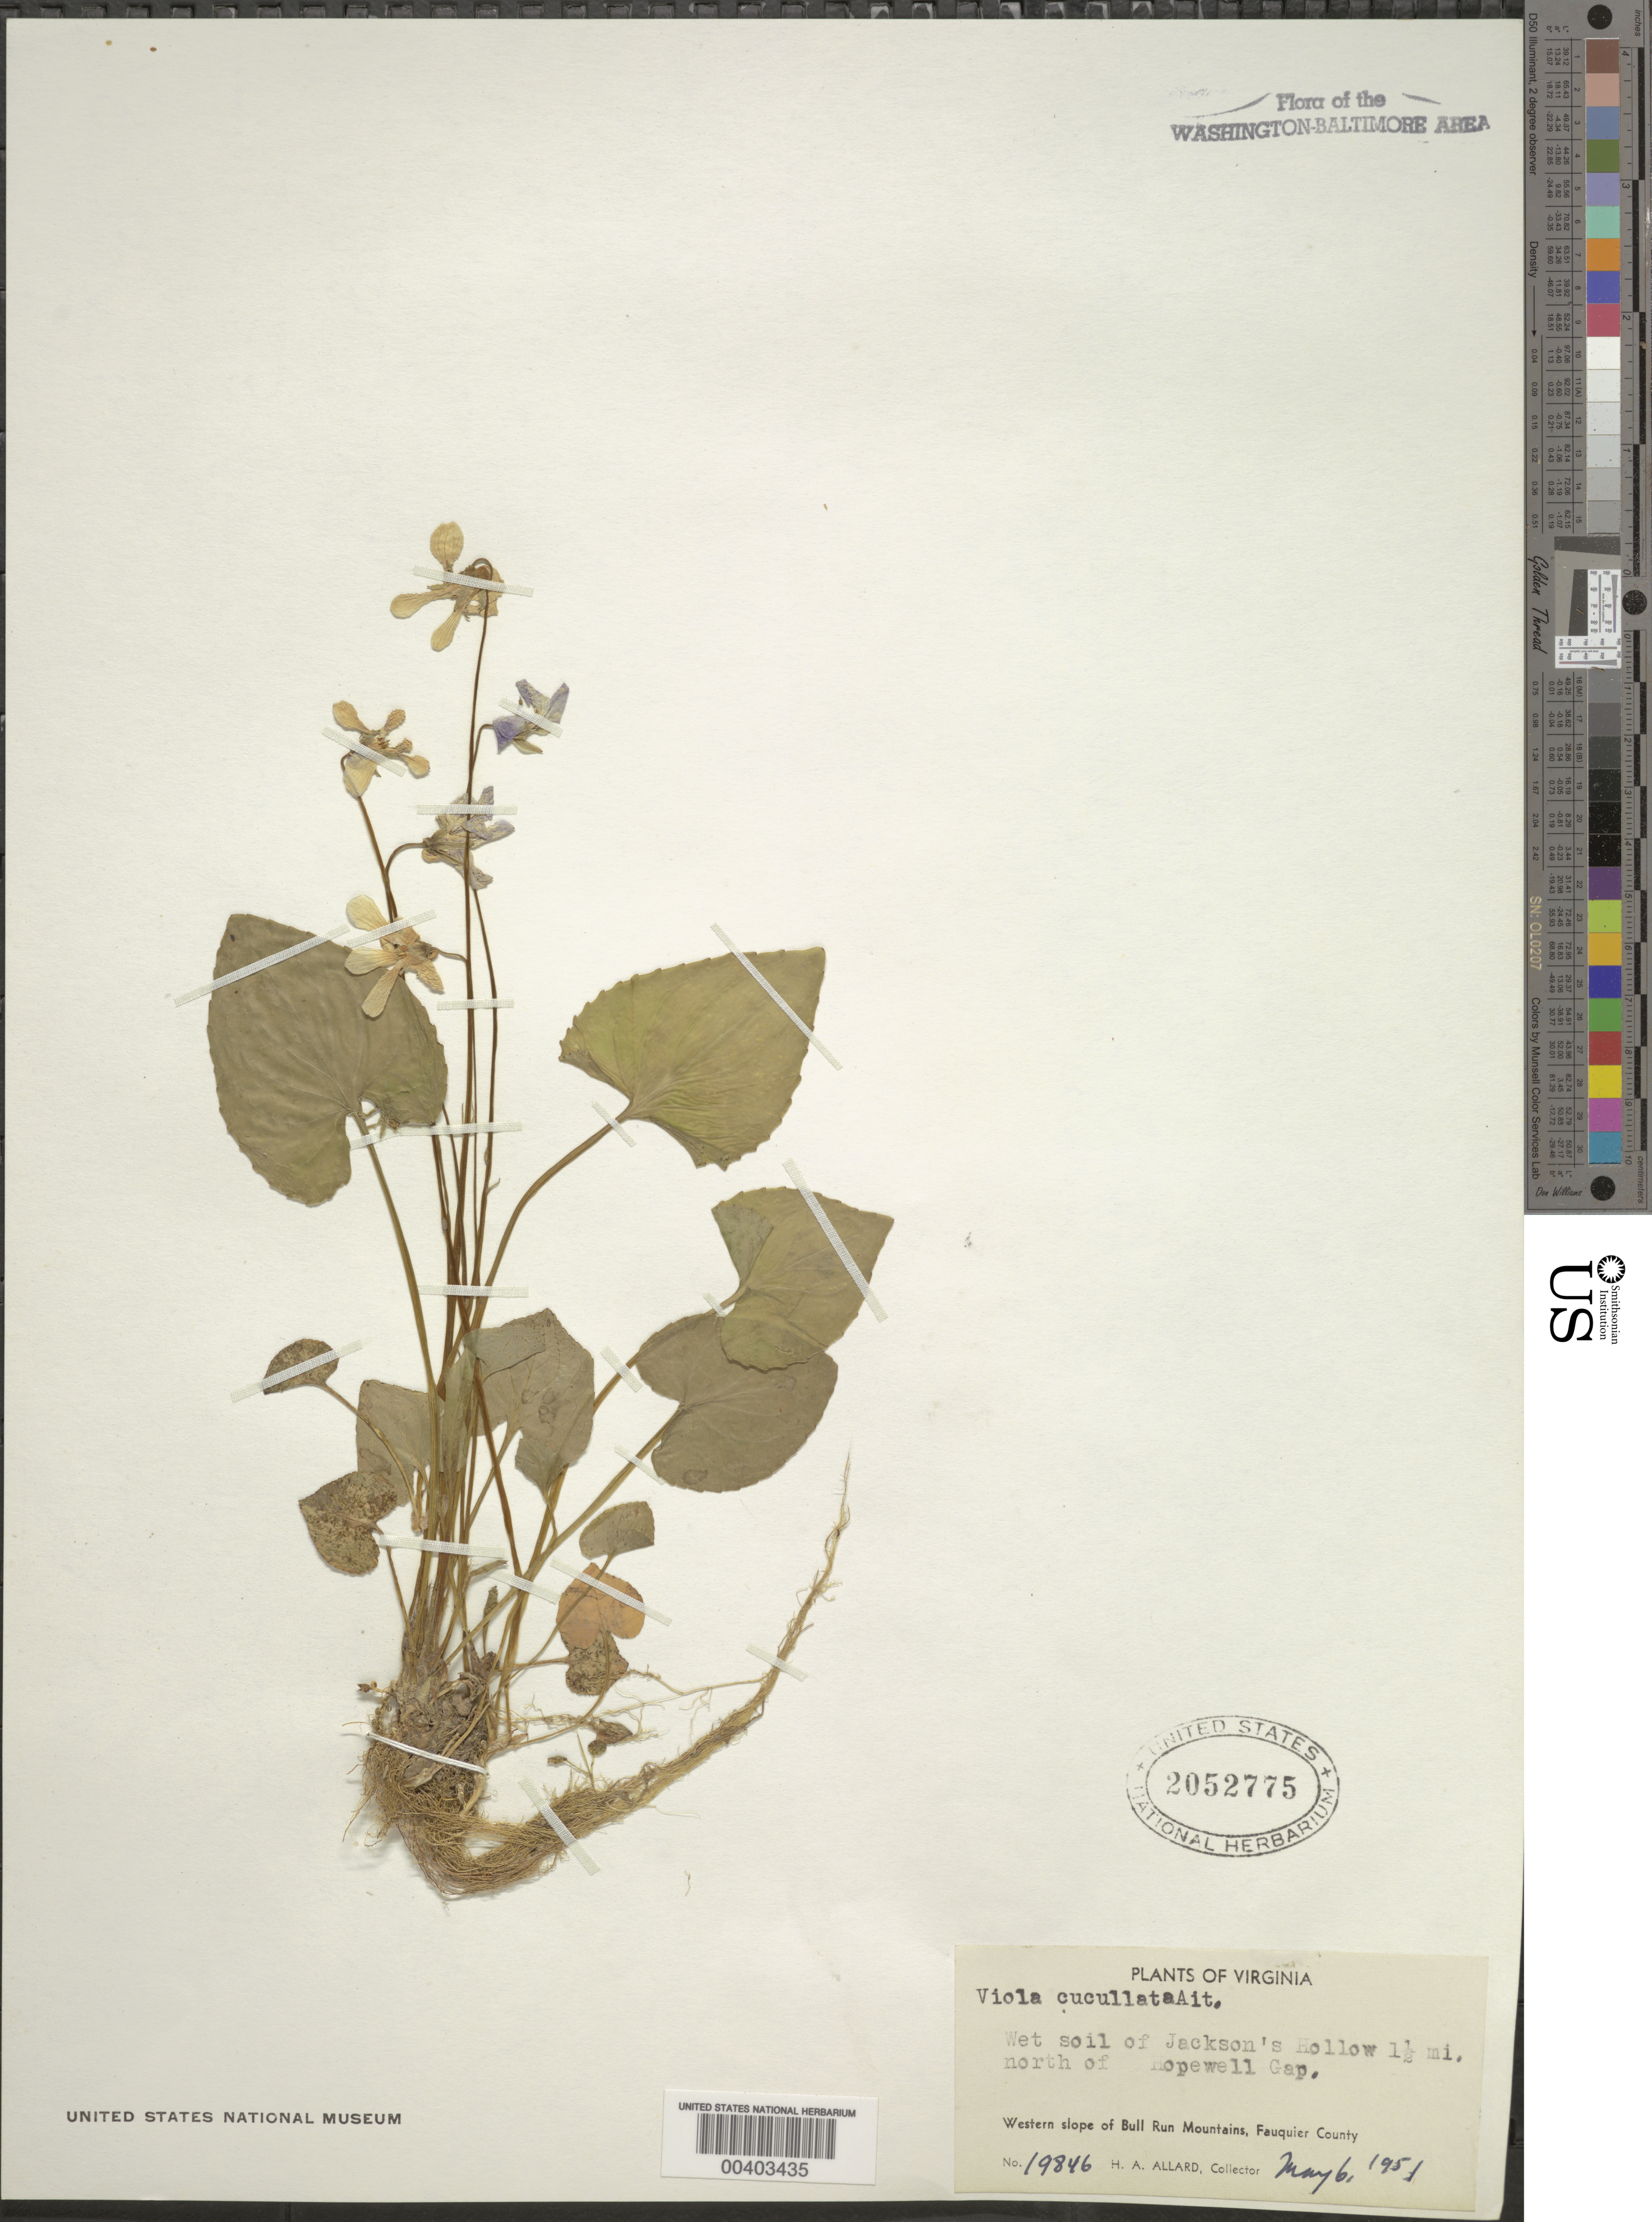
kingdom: Plantae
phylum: Tracheophyta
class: Magnoliopsida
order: Malpighiales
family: Violaceae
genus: Viola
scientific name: Viola cucullata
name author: Aiton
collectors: H. A. Allard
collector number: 19846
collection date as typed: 06 May 1951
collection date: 1951-05-06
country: United States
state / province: Virginia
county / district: Prince William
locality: Jacksons Hollow, north of Hopewell Gap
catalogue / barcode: US 2052775